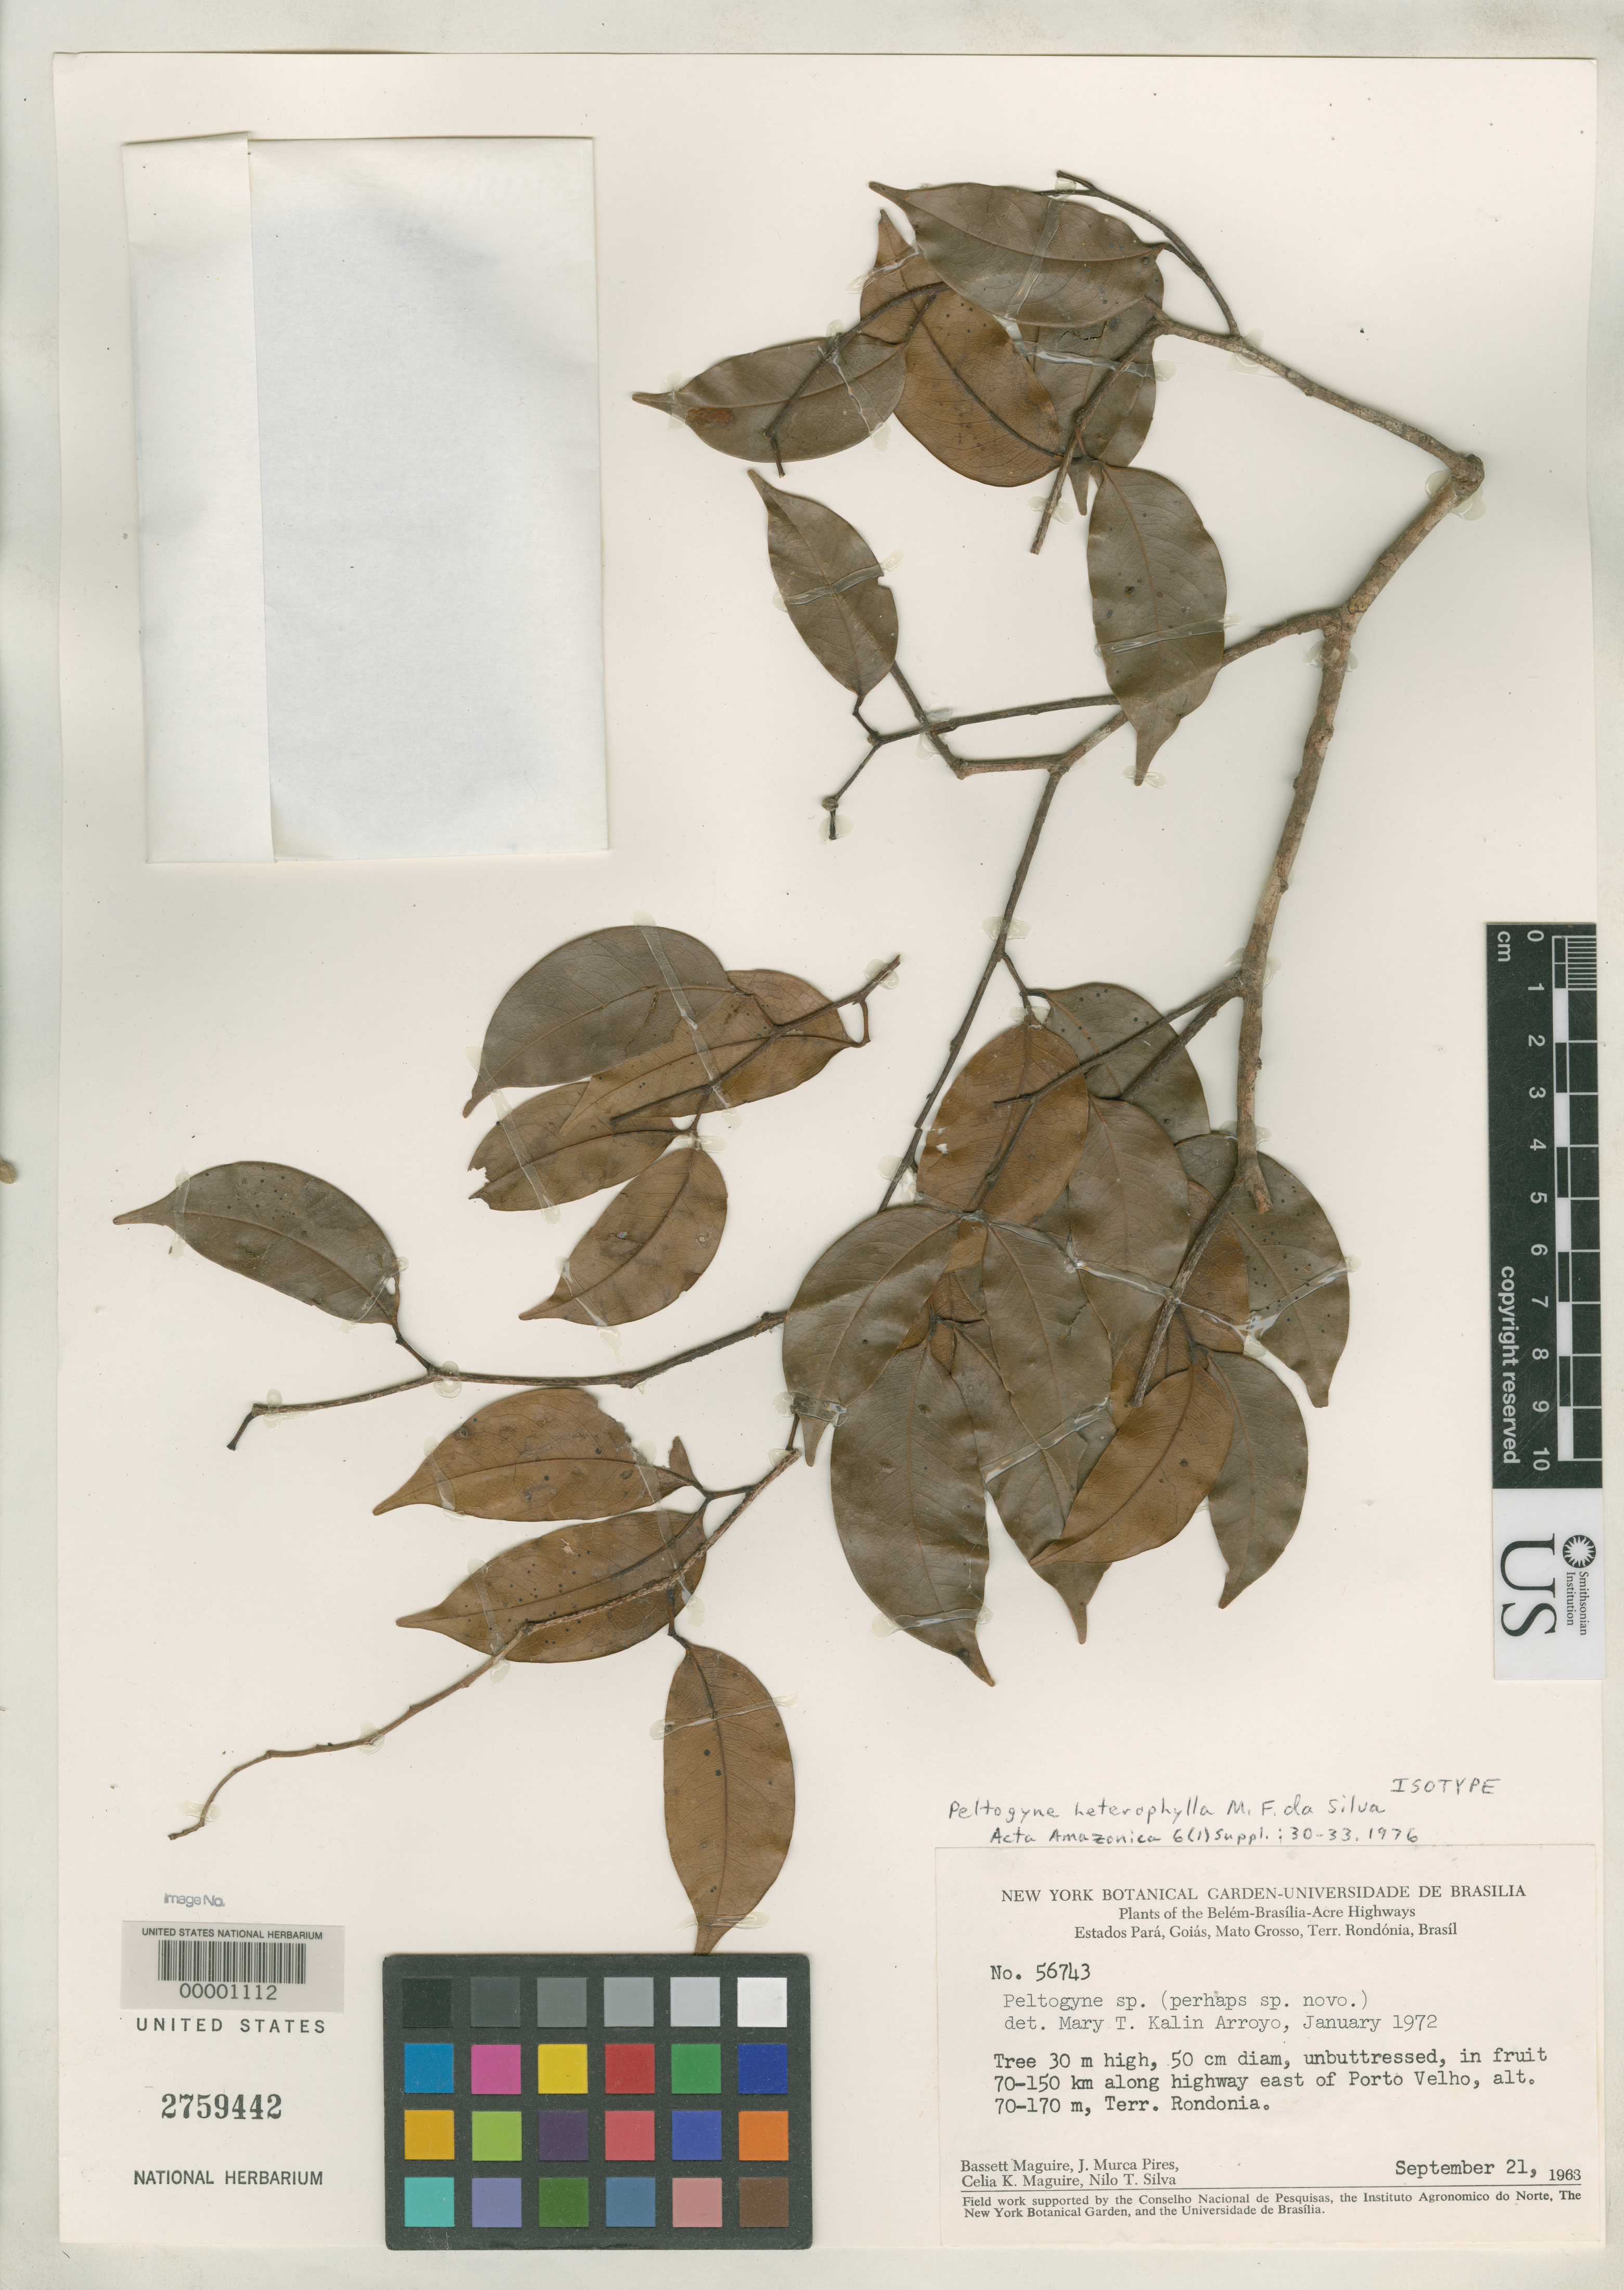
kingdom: Plantae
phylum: Tracheophyta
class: Magnoliopsida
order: Fabales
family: Fabaceae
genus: Peltogyne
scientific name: Peltogyne heterophylla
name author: M.F. Silva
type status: Isotype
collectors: B. Maguire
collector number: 56743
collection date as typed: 21 Sep 1963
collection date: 1963-09-21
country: Brazil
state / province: Rondônia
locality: Along highway east of Porto Velho.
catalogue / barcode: US 2759442